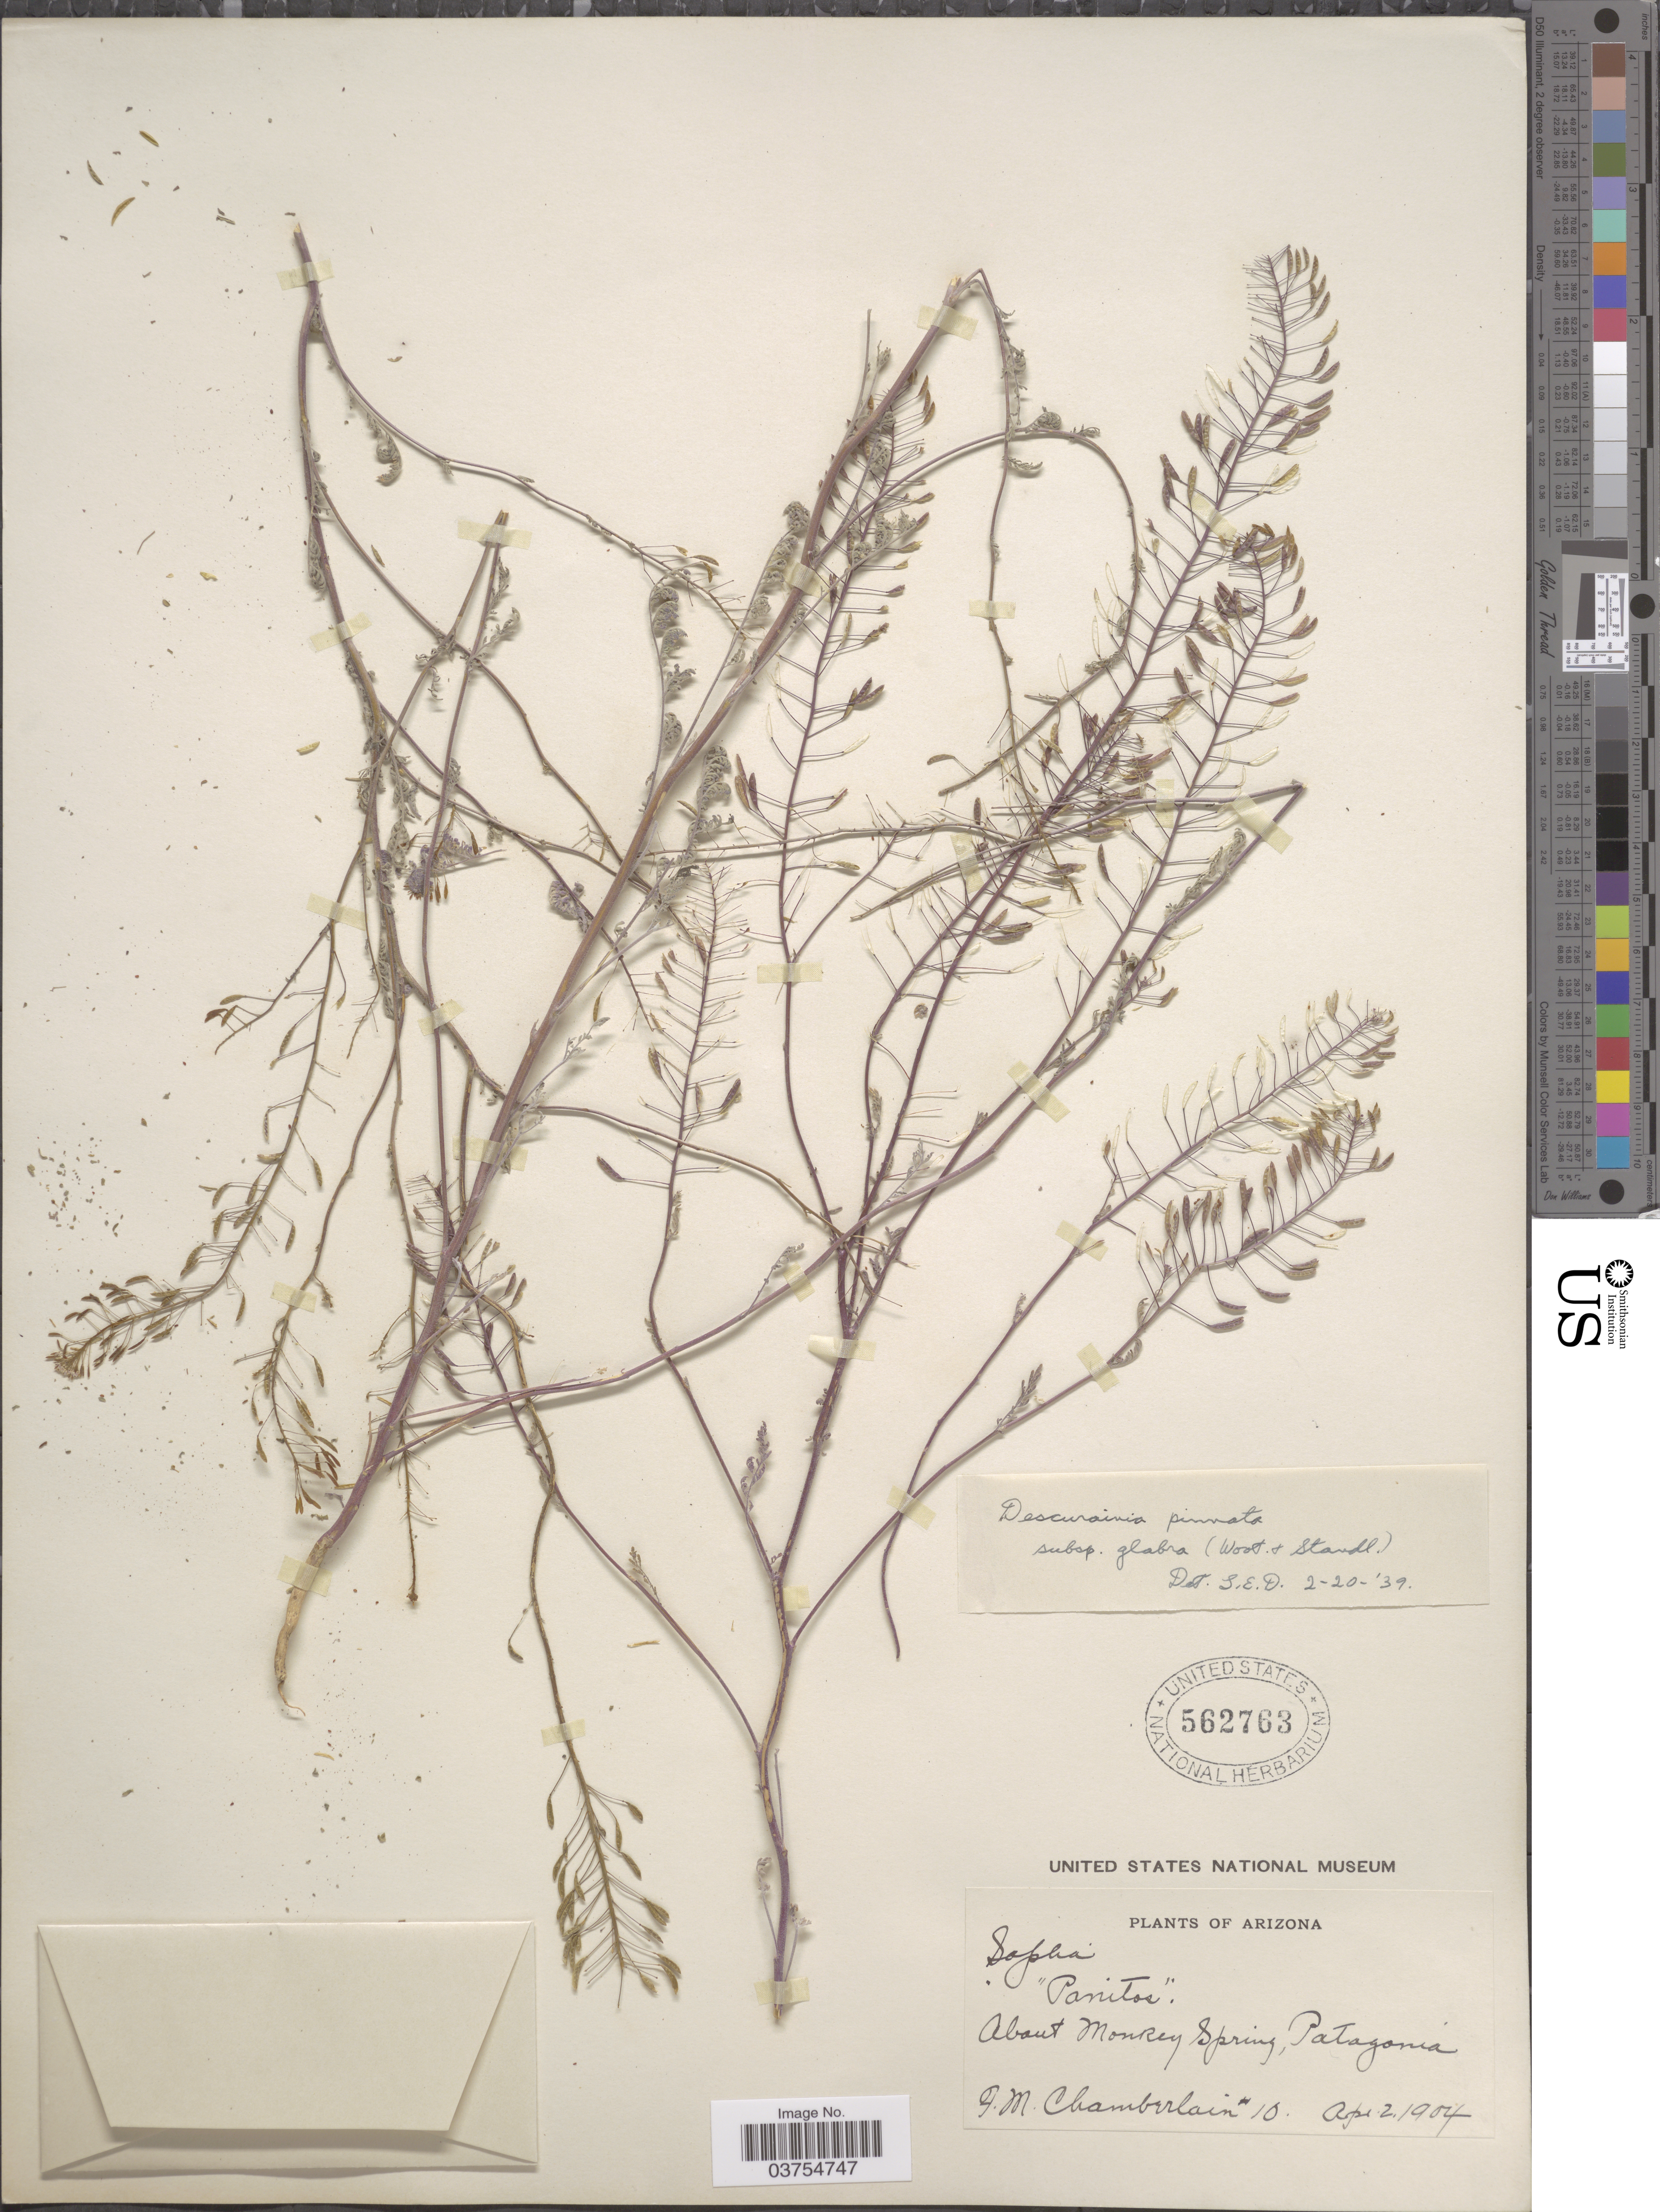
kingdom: Plantae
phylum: Tracheophyta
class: Magnoliopsida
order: Brassicales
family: Brassicaceae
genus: Descurainia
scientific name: Descurainia pinnata subsp. glabra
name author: (Wooton & Standl.) Detling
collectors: F. Chamberlain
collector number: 10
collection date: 1904-04-02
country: United States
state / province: Arizona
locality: About Monkey Spring, Patagonia.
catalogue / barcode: US 562763